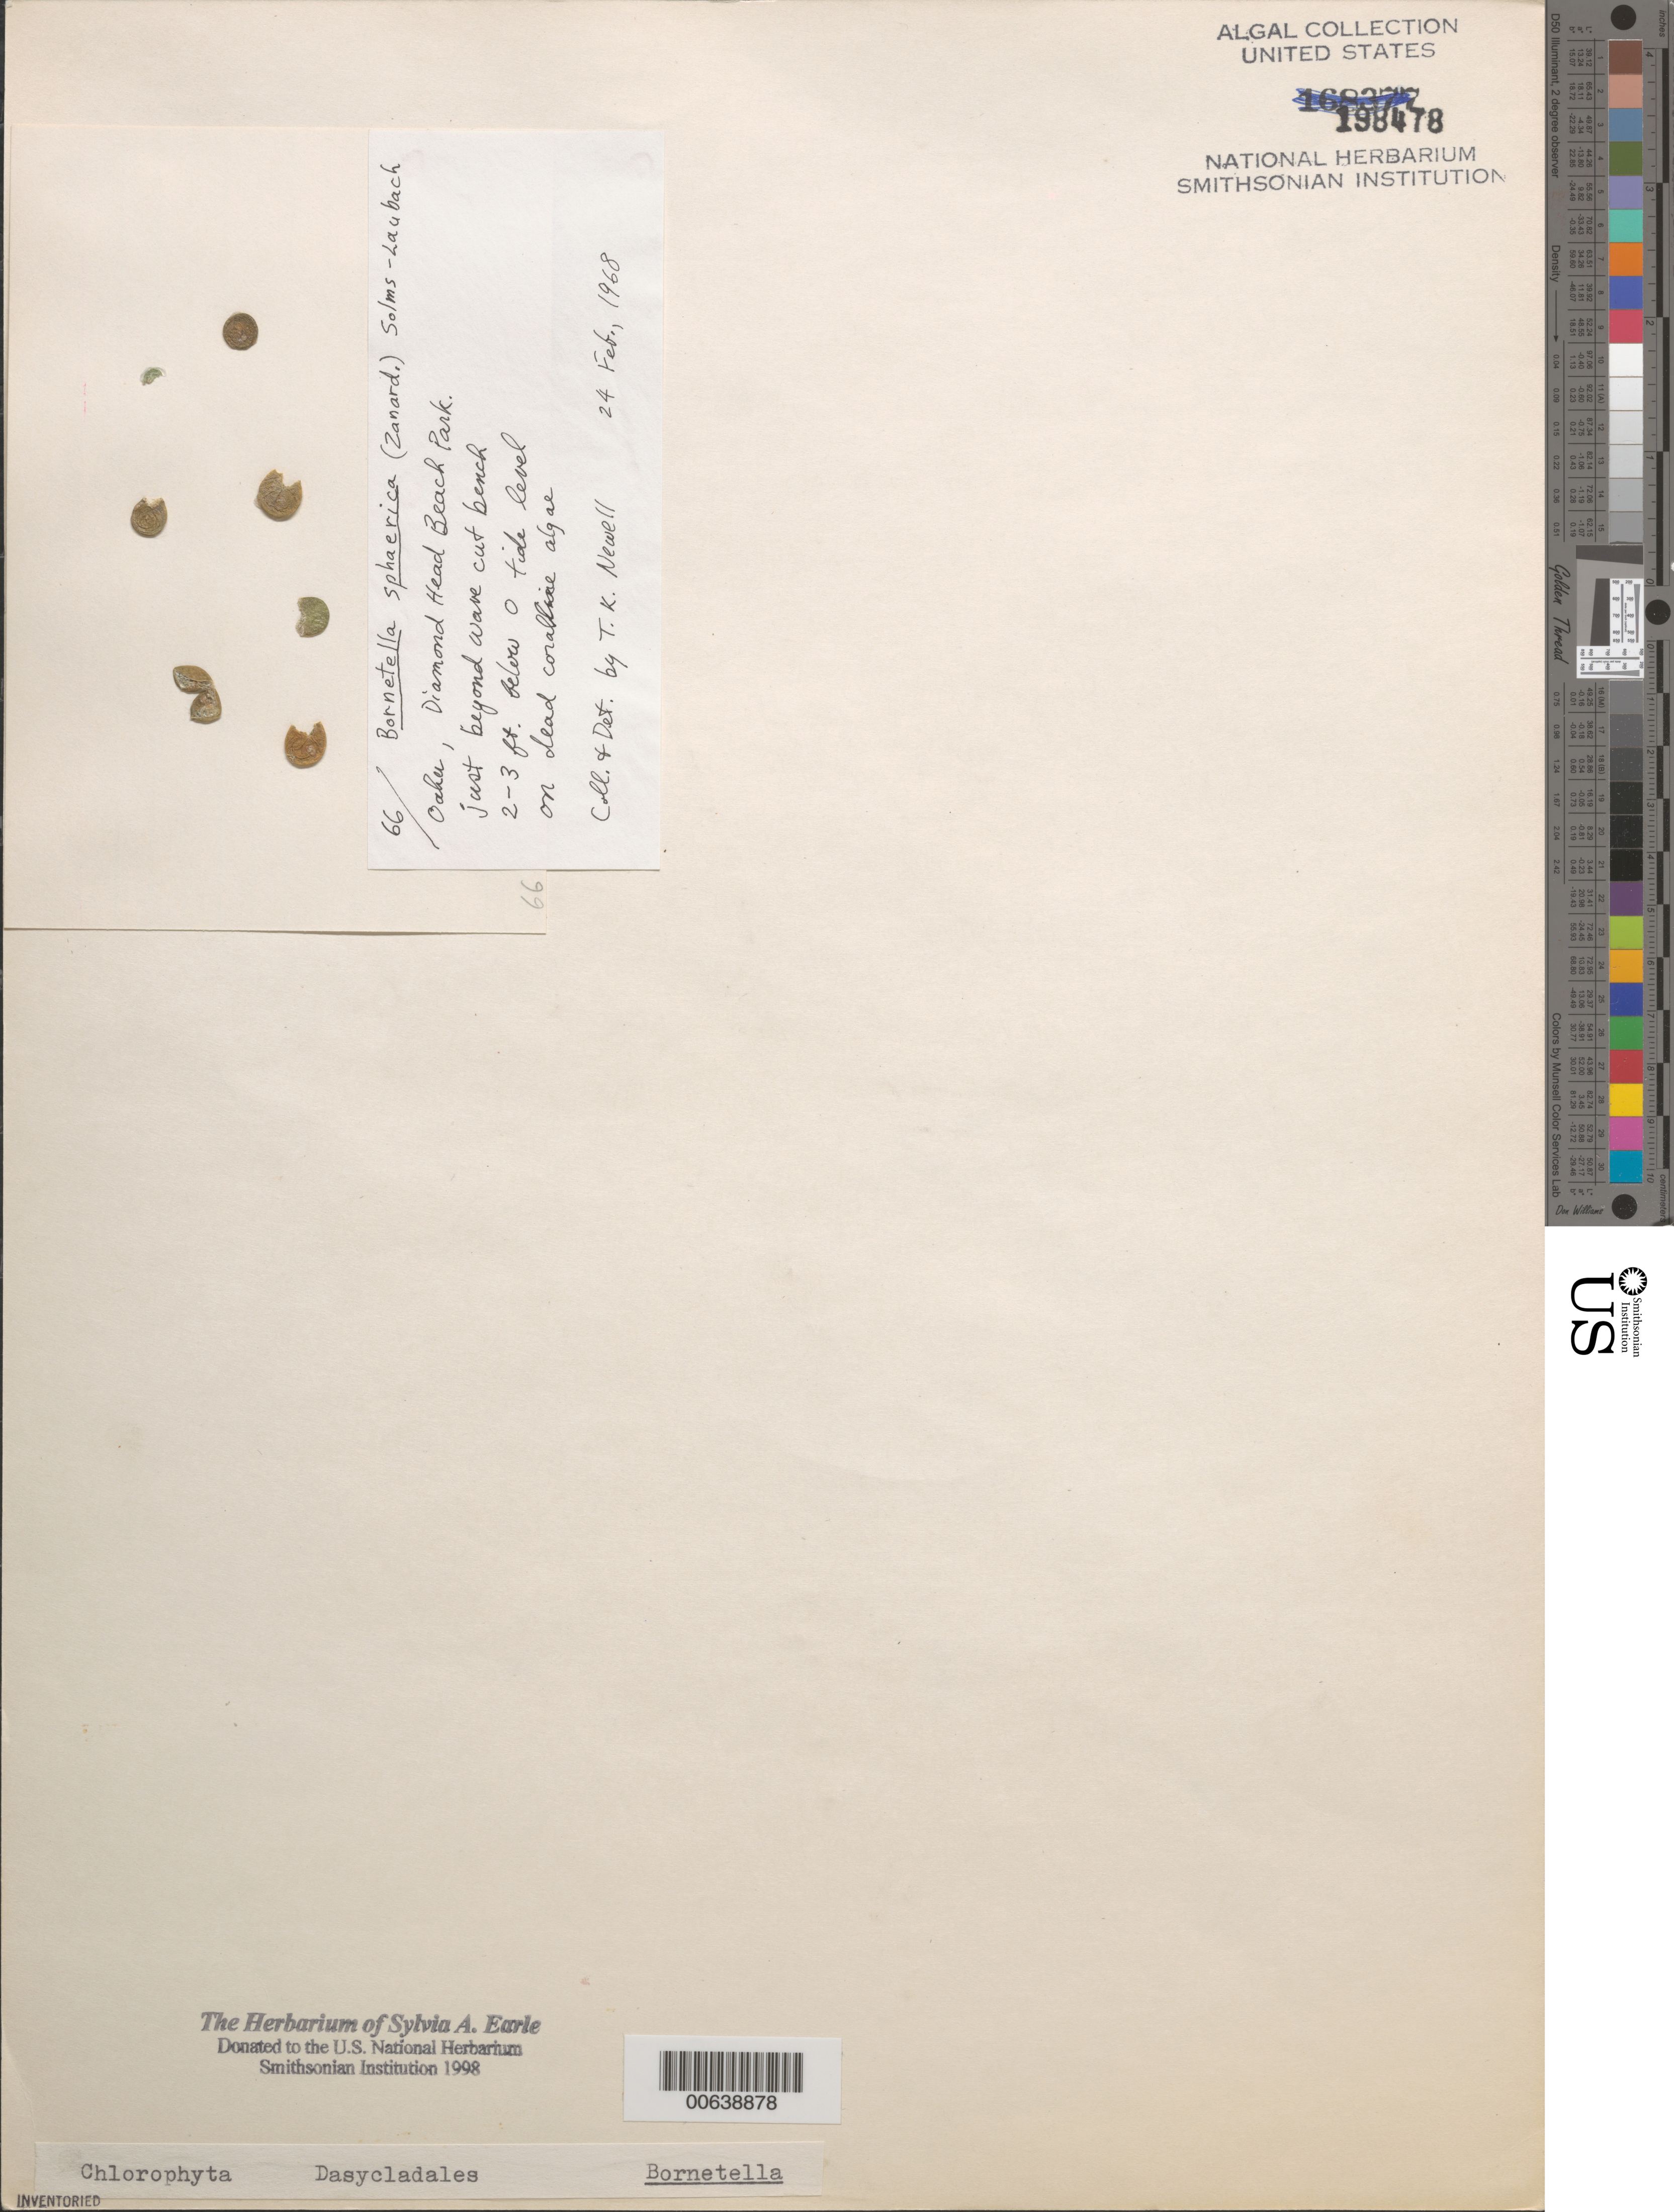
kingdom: Plantae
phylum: Chlorophyta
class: Ulvophyceae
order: Dasycladales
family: Dasycladaceae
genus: Bornetella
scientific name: Bornetella sphaerica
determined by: Newell, Thomas K.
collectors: T. K. Newell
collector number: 66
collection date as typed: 24 Feb 1968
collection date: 1968-02-24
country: United States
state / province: Hawaii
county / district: Honolulu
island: Oahu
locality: Diamond Head Beach Park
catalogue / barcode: US 198478